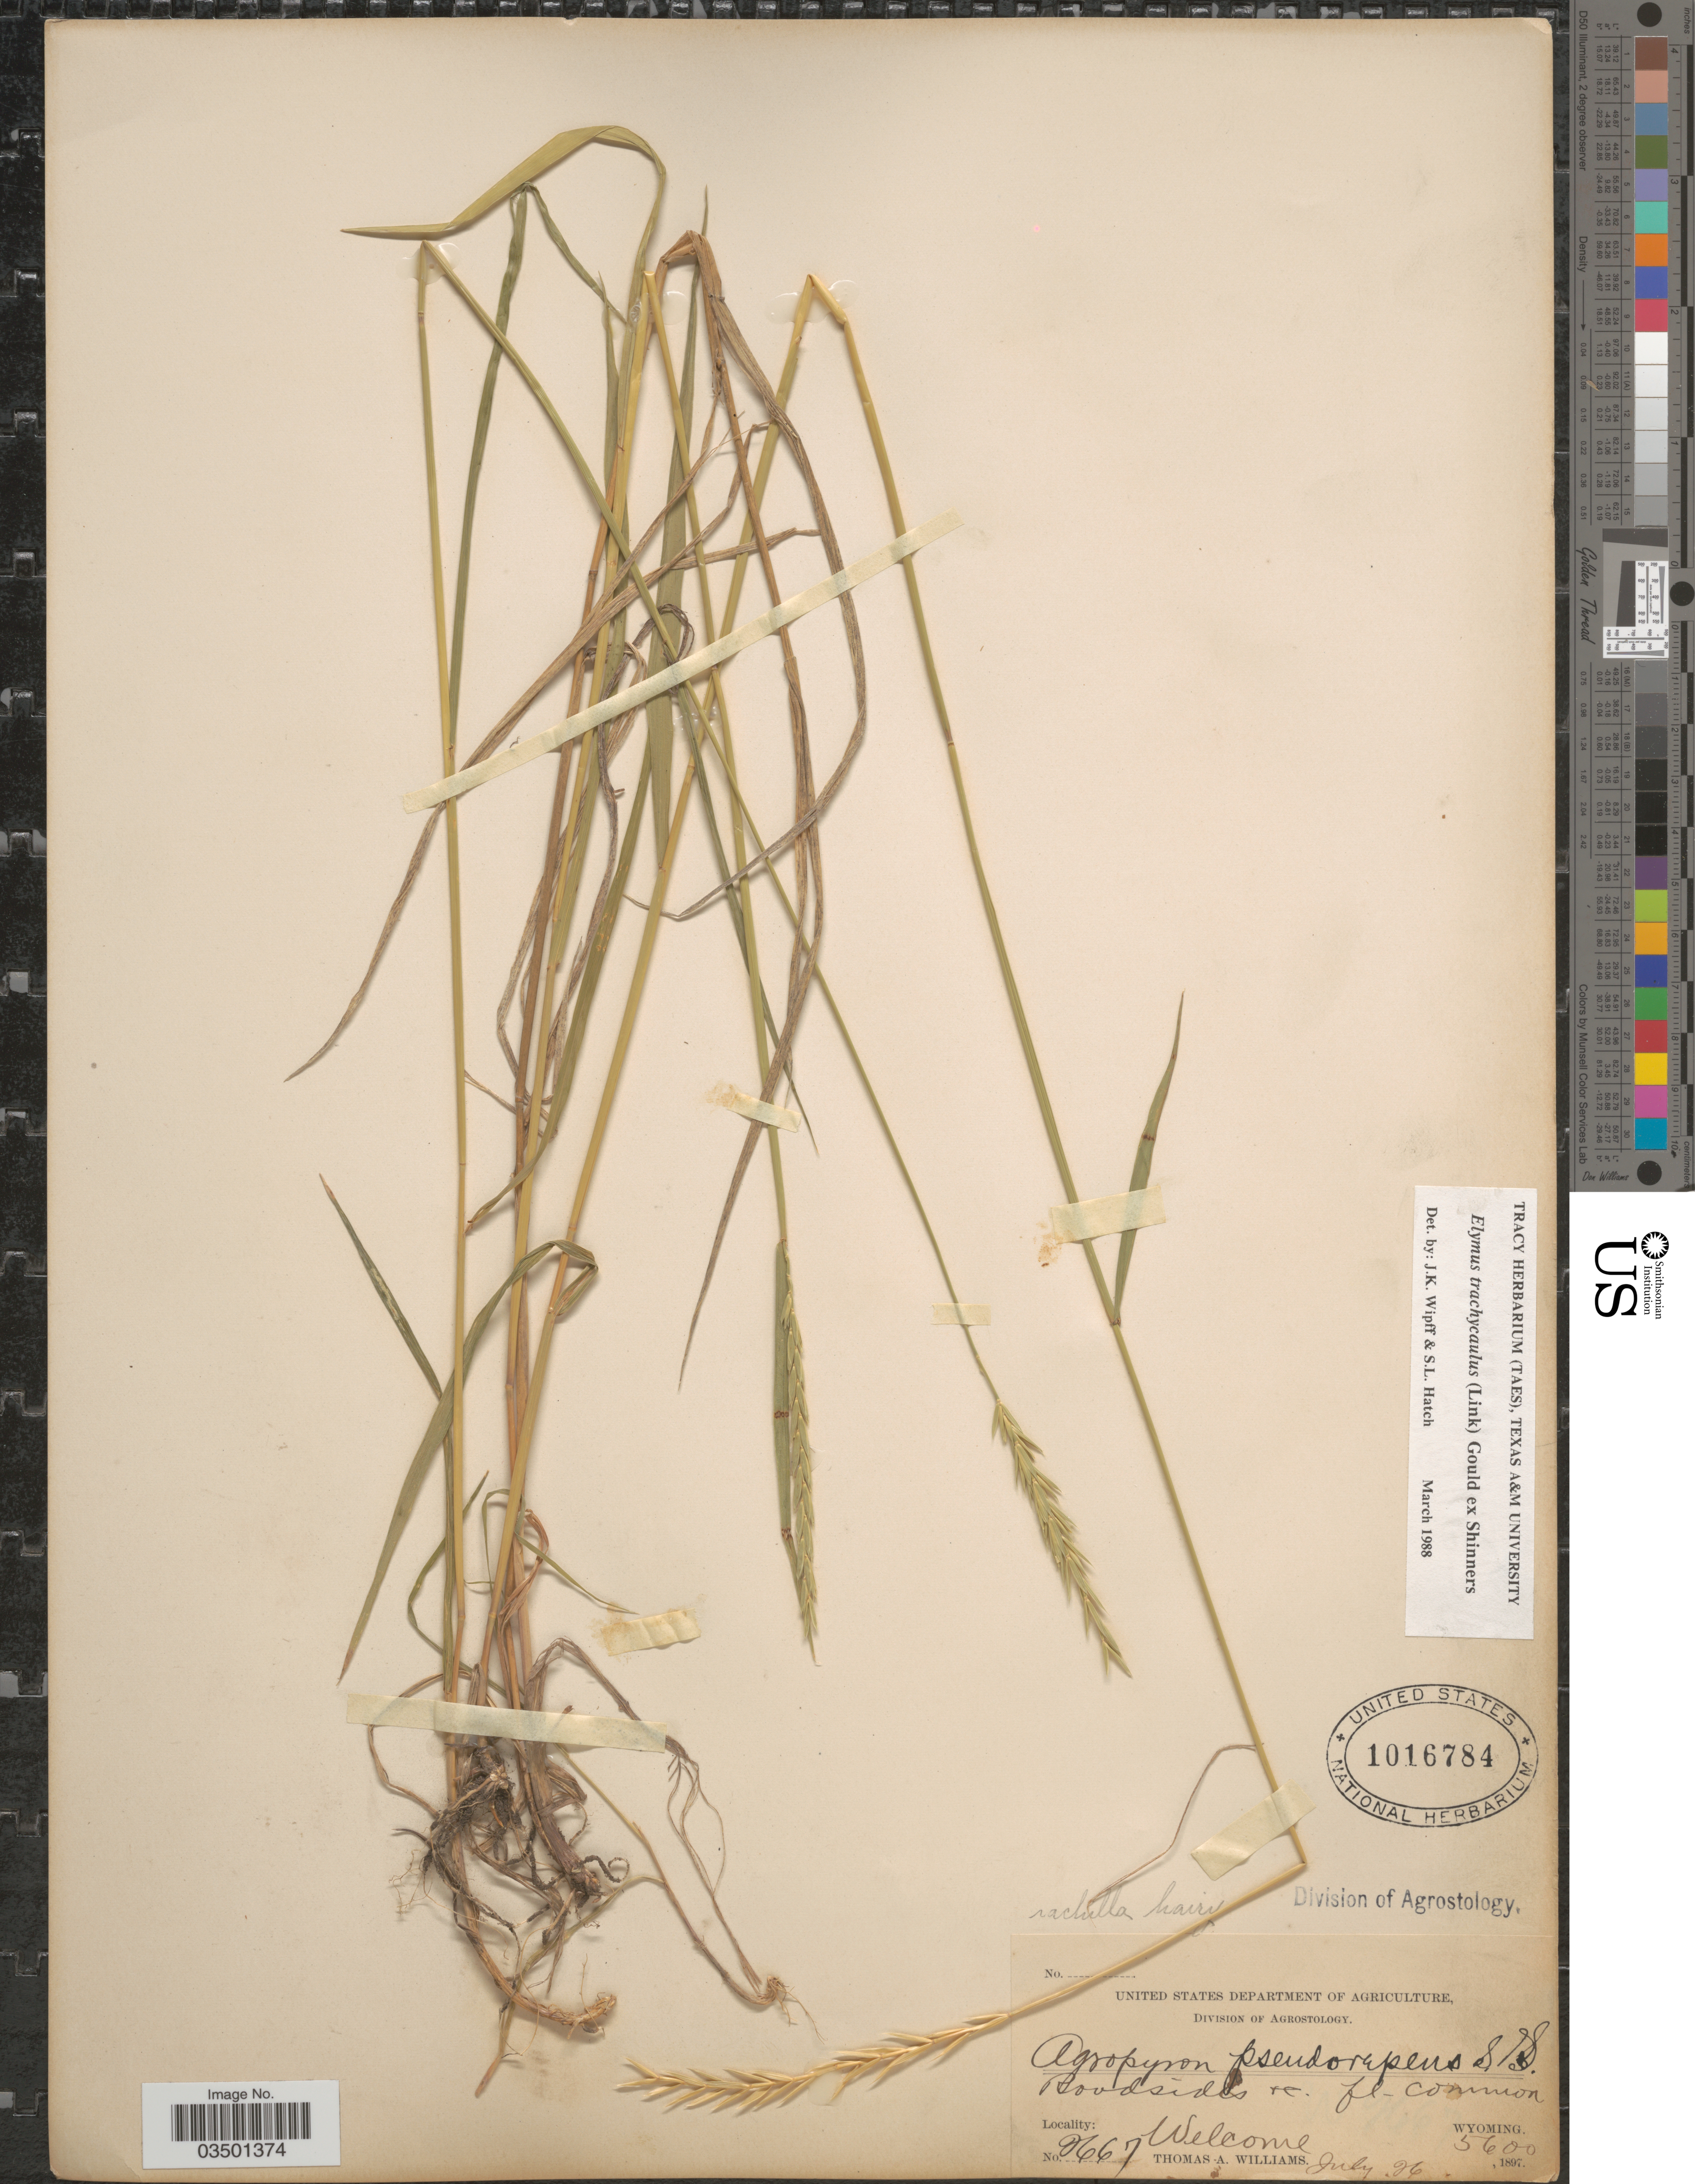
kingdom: Plantae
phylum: Tracheophyta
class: Liliopsida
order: Poales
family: Poaceae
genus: Elymus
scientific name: Elymus trachycaulus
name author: (Link) Gould ex Shinners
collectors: T. A. Williams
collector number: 2667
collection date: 1897-07-26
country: United States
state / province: Wyoming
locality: Welcome.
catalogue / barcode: US 1016784